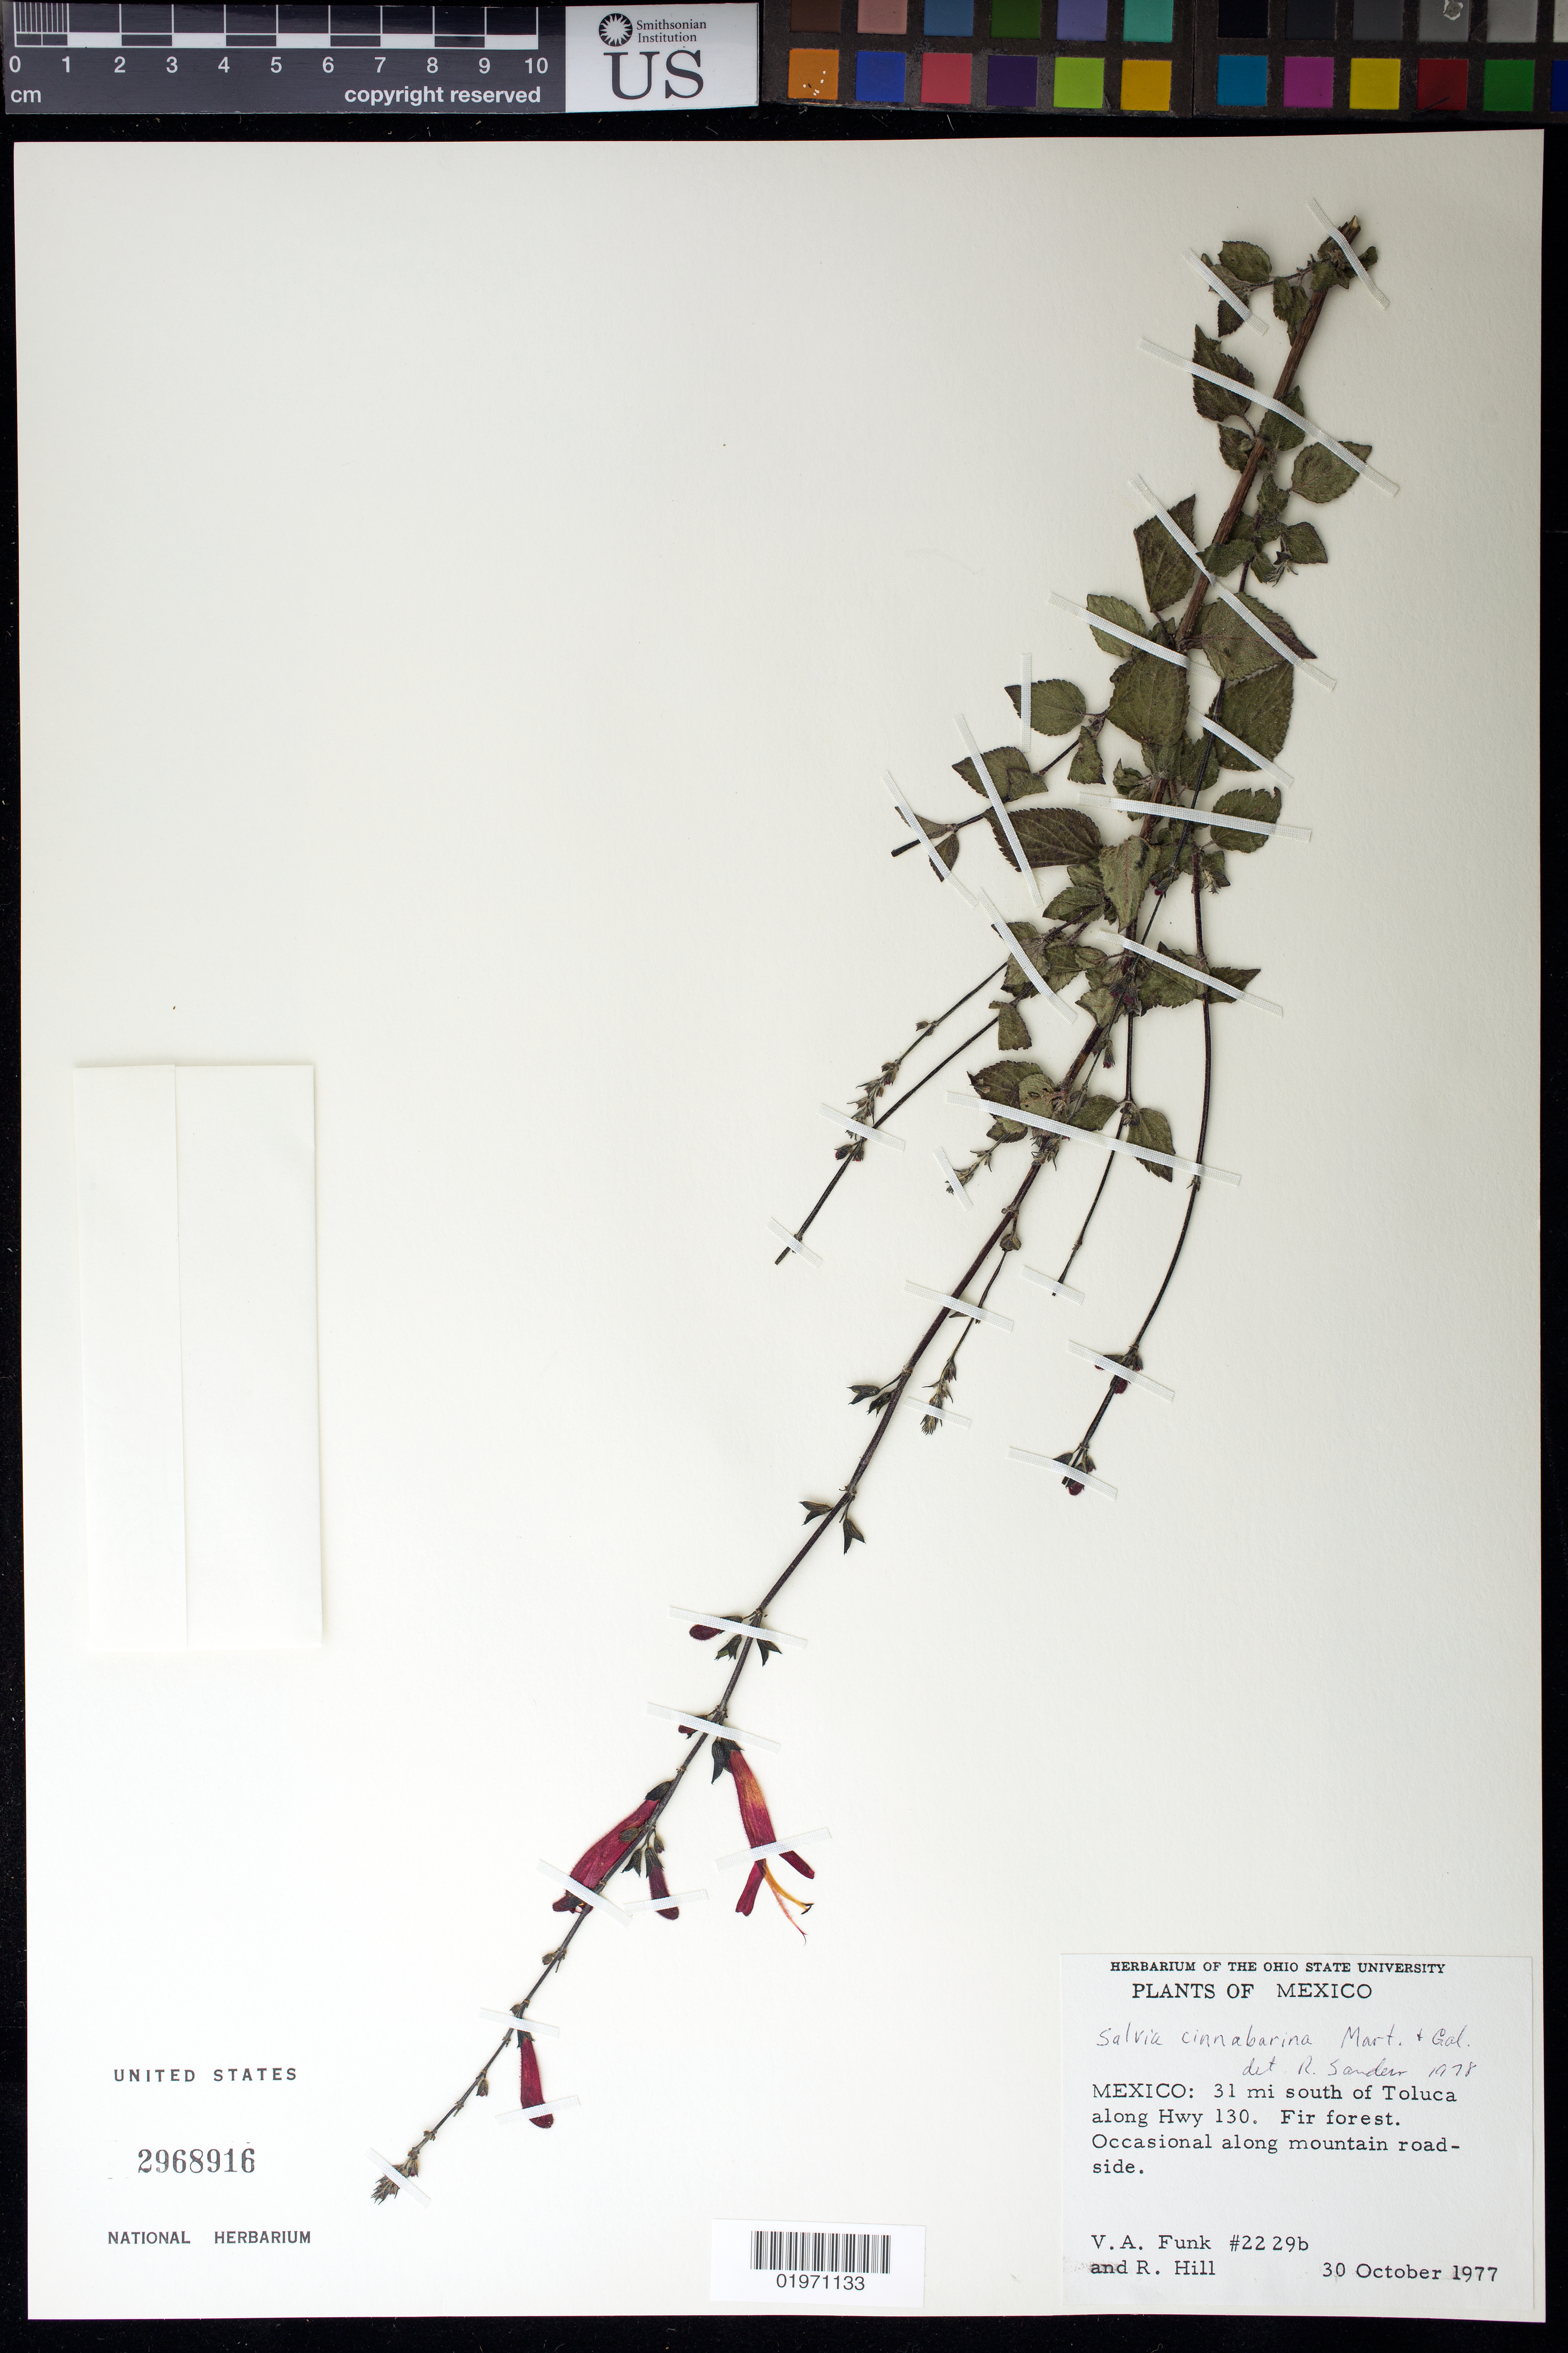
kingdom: Plantae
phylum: Tracheophyta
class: Magnoliopsida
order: Lamiales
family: Lamiaceae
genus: Salvia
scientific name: Salvia cinnabarina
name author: M. Martens & Galeotti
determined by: Sanders, R.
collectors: V. Funk & R. Hill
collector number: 2229 B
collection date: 1977-10-30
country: Mexico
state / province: México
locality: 31 mi south of Toluca along Hwy 130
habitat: Fir forest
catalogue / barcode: US 2968916